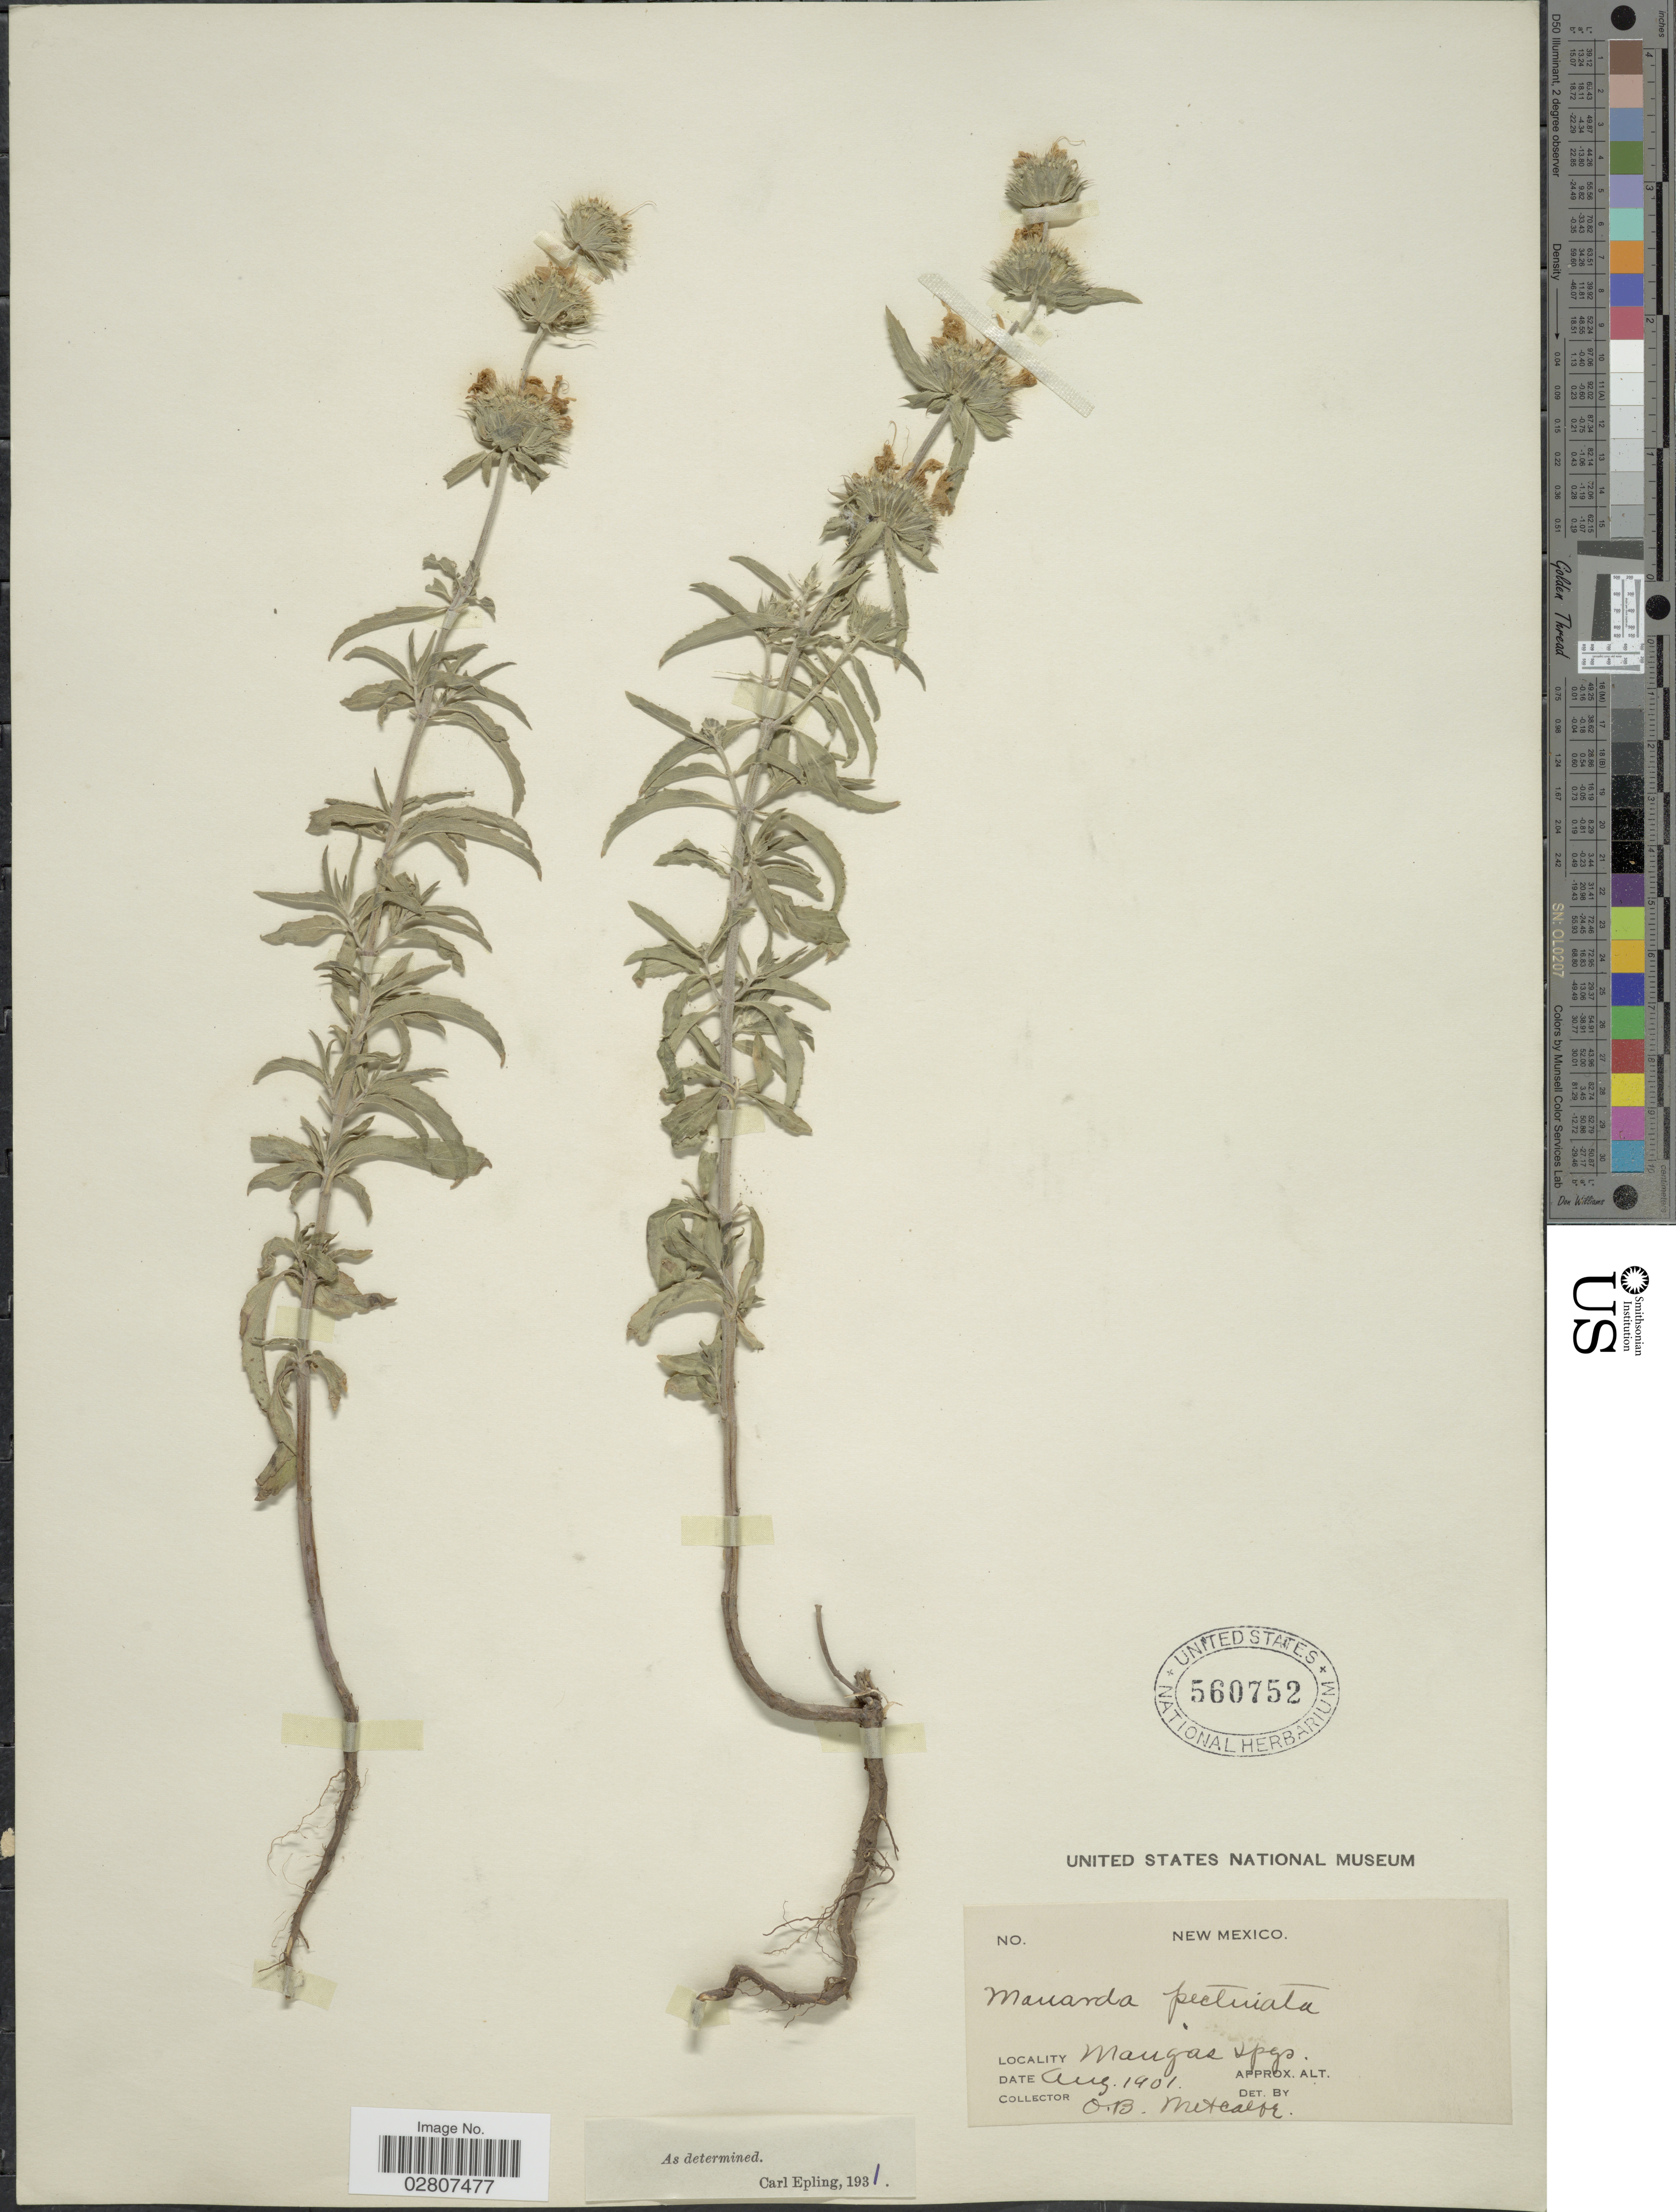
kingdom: Plantae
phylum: Tracheophyta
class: Magnoliopsida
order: Lamiales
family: Lamiaceae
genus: Monarda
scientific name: Monarda pectinata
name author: Nutt.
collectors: O. B. Metcalfe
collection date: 1901-08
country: United States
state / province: New Mexico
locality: Mangas Spgs.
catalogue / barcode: US 560752